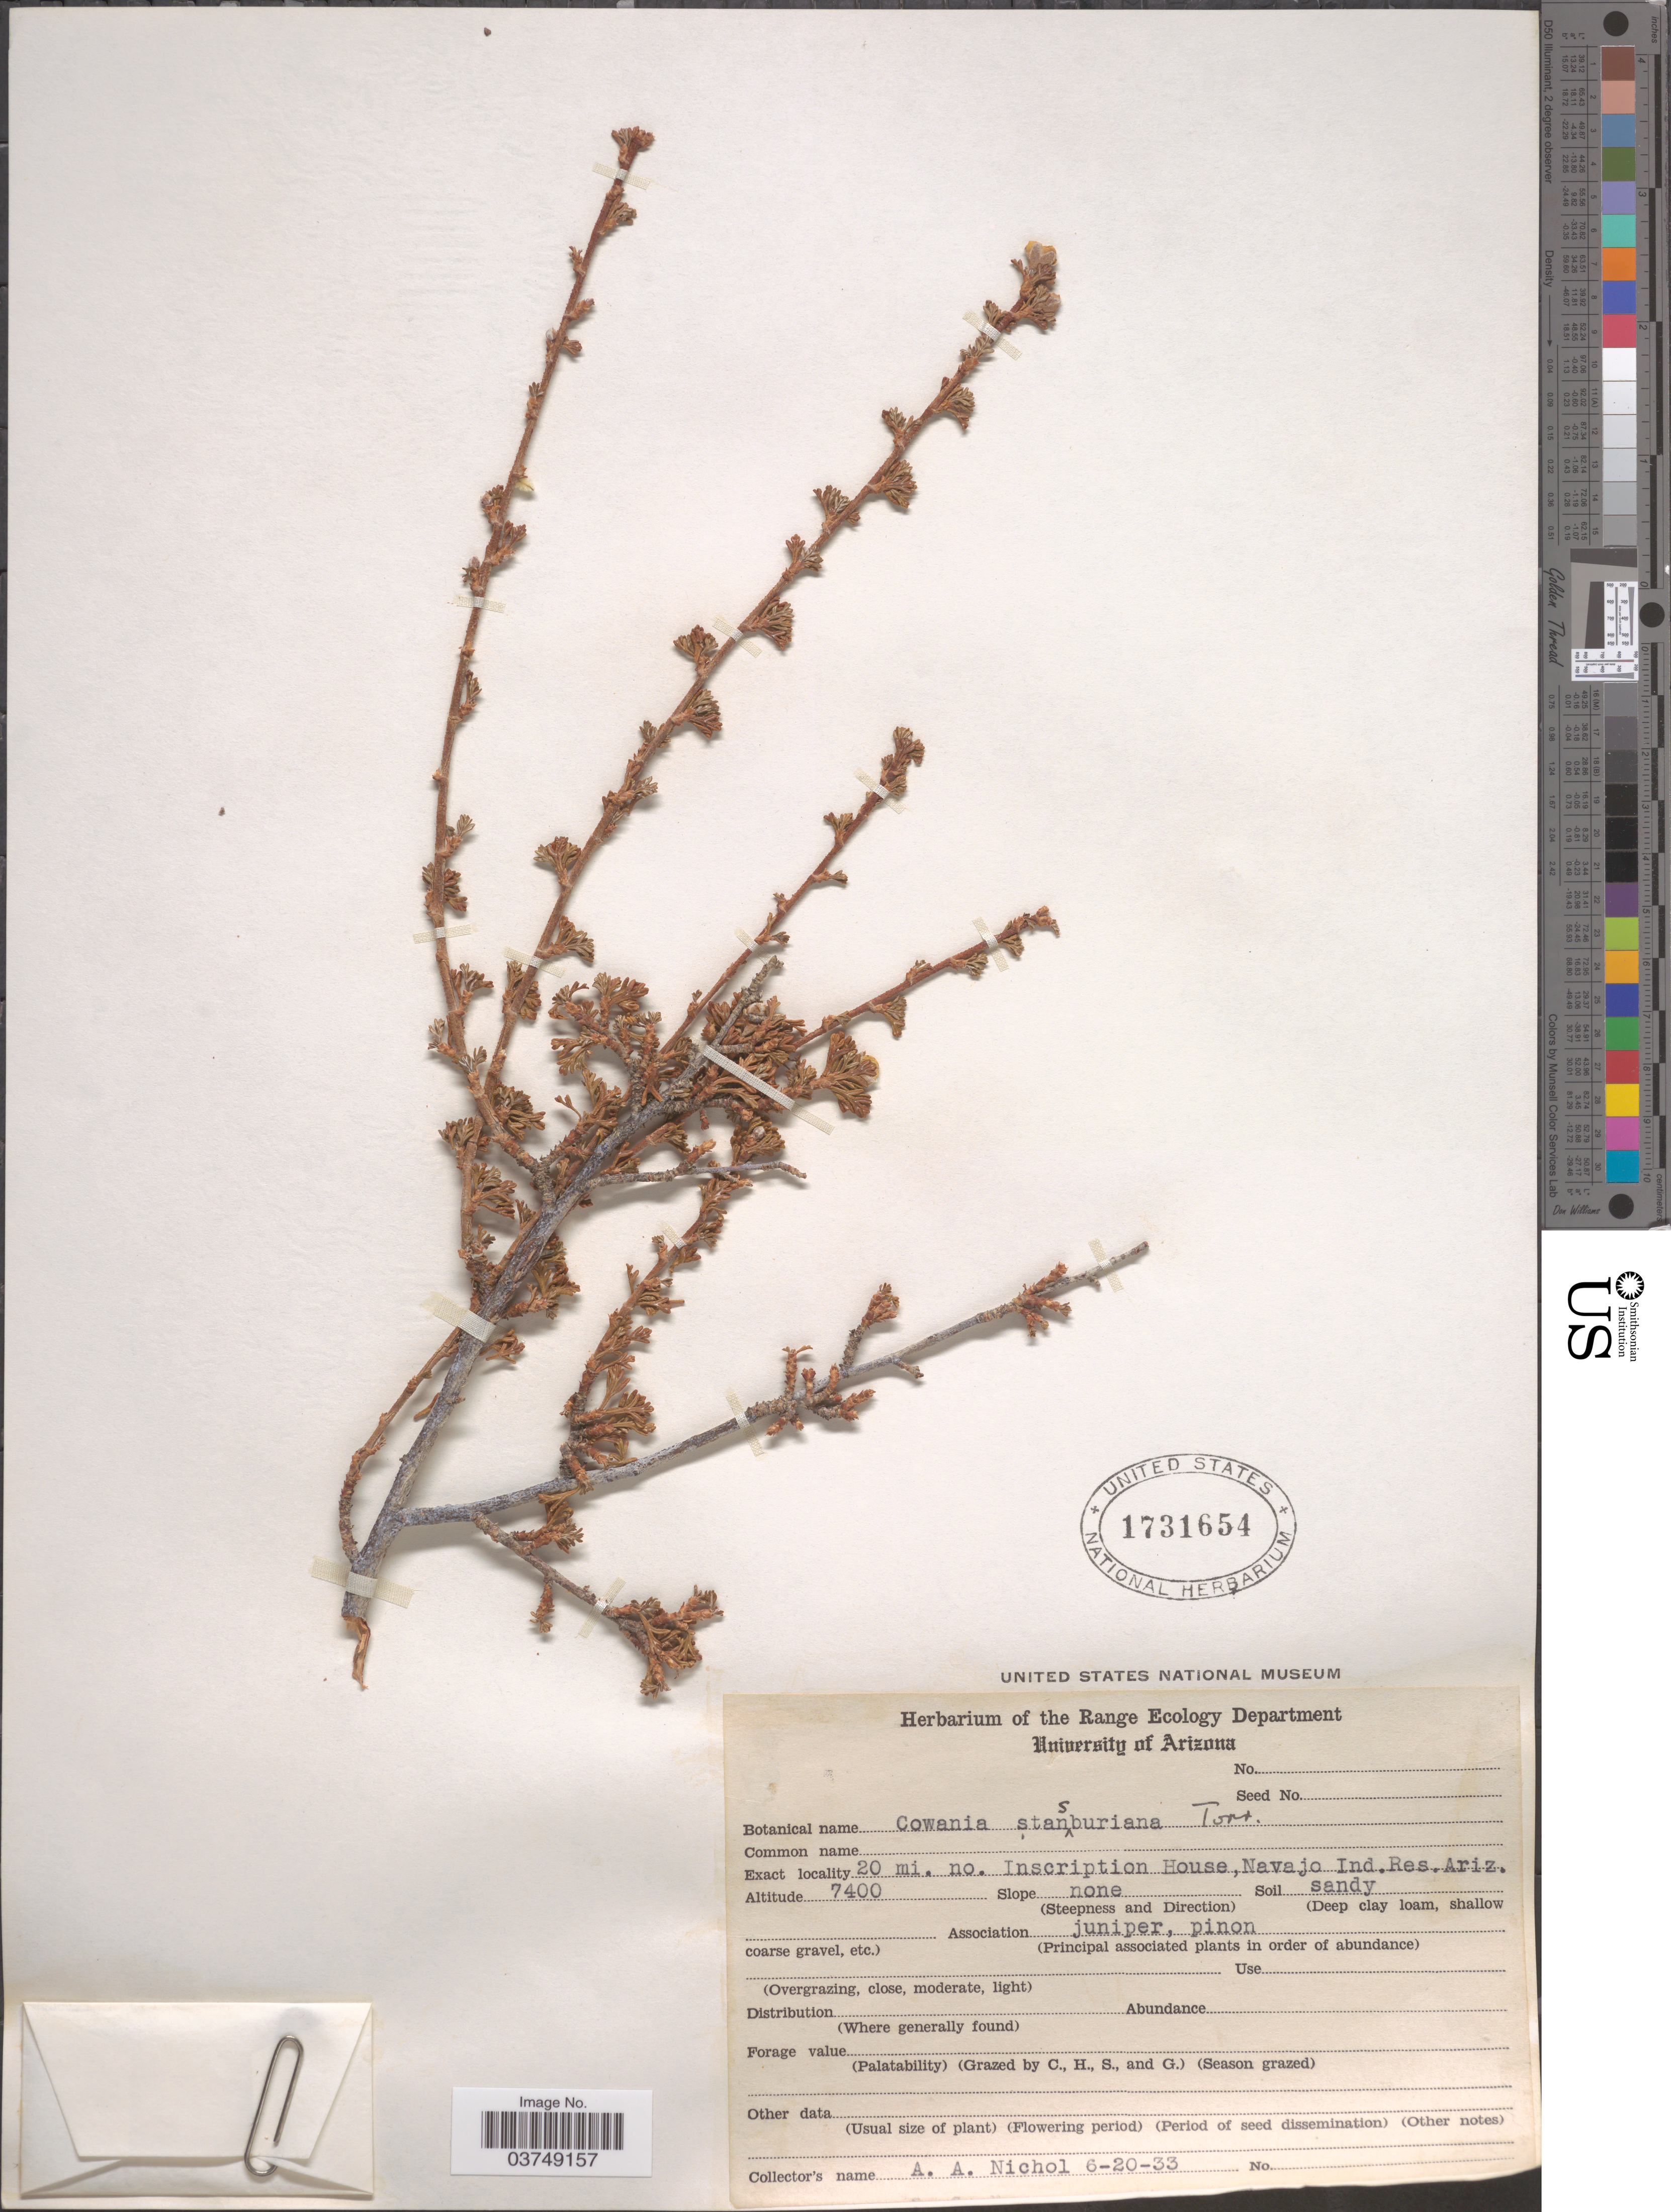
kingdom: Plantae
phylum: Tracheophyta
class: Magnoliopsida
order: Rosales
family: Rosaceae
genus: Purshia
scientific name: Purshia stansburyana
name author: (Torr.) Henrickson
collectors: A. Nichol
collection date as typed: Transcribed d/m/y: 20/6/33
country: United States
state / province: Arizona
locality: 20 mi. no Inscription House, Navajo Ind.Res.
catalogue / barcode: US 1731654